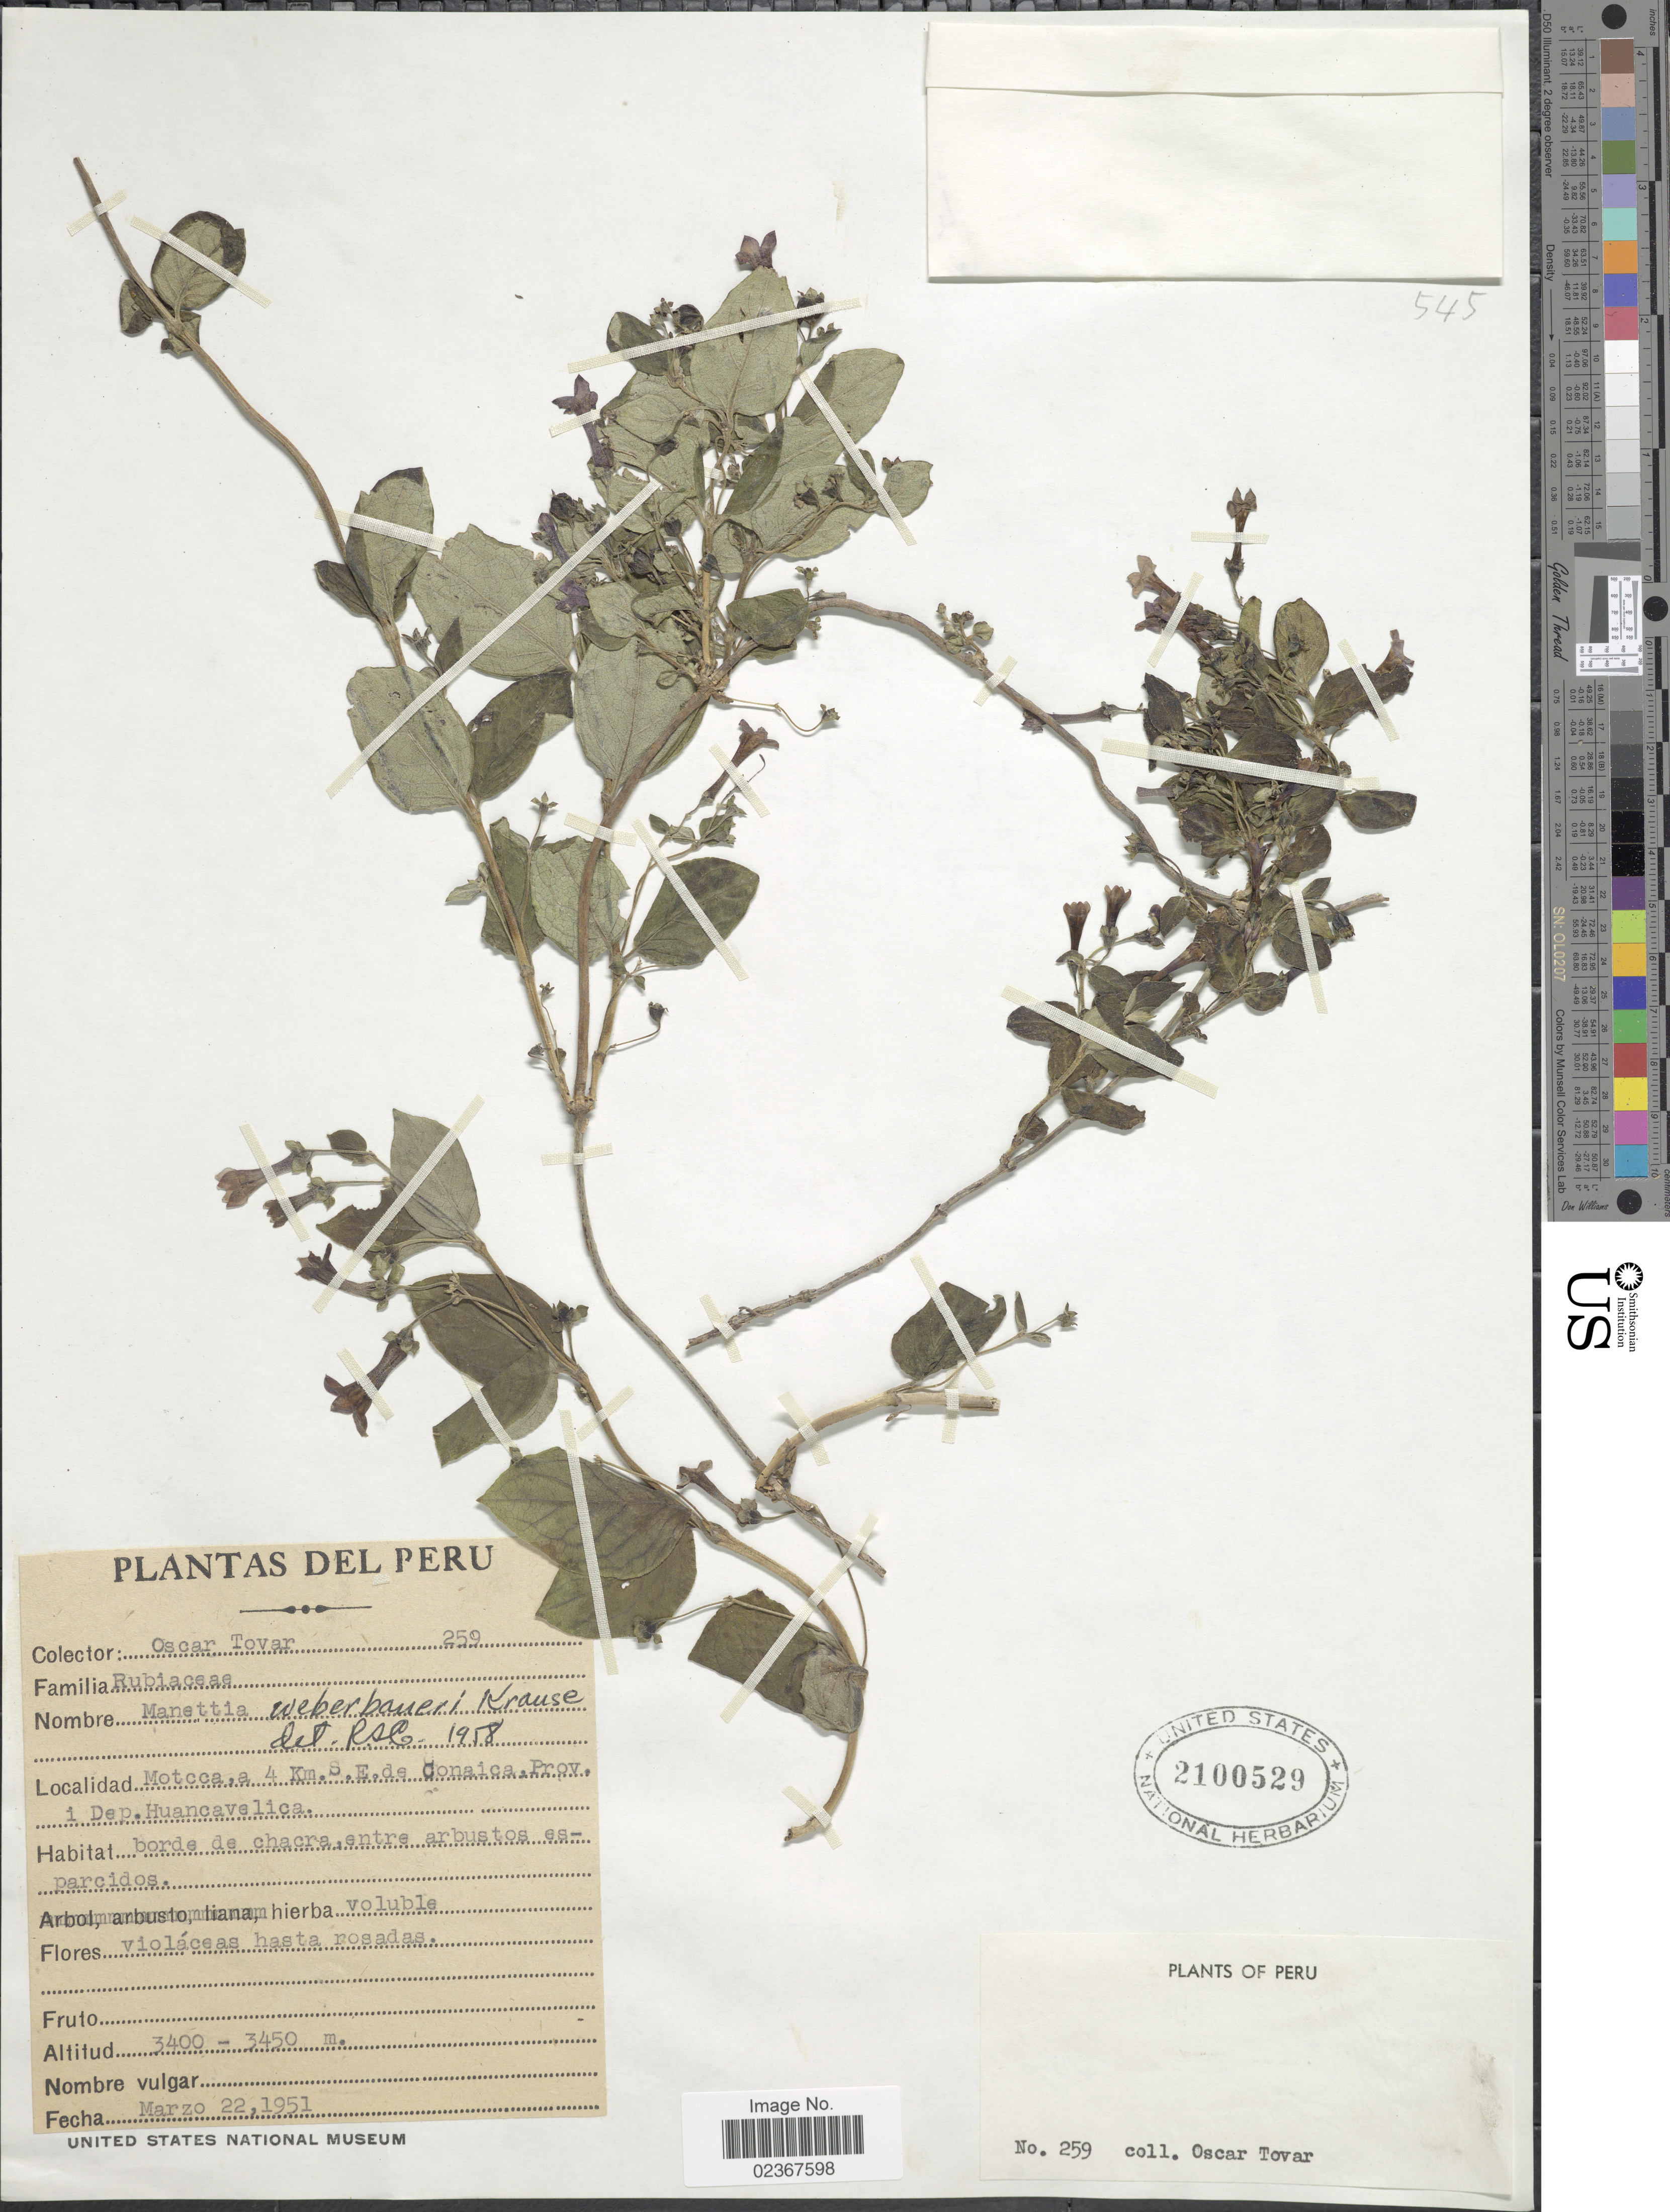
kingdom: Plantae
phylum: Tracheophyta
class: Magnoliopsida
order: Gentianales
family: Rubiaceae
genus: Manettia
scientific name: Manettia weberbaueri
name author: K. Krause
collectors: Ó. Tovar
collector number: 259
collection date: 1951-03-22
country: Peru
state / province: Huancavelica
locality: Motcca, a 4 Km S.E. de Conaica, Prov. I Dep. Huancavelica.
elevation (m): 3400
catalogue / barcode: US 2100529